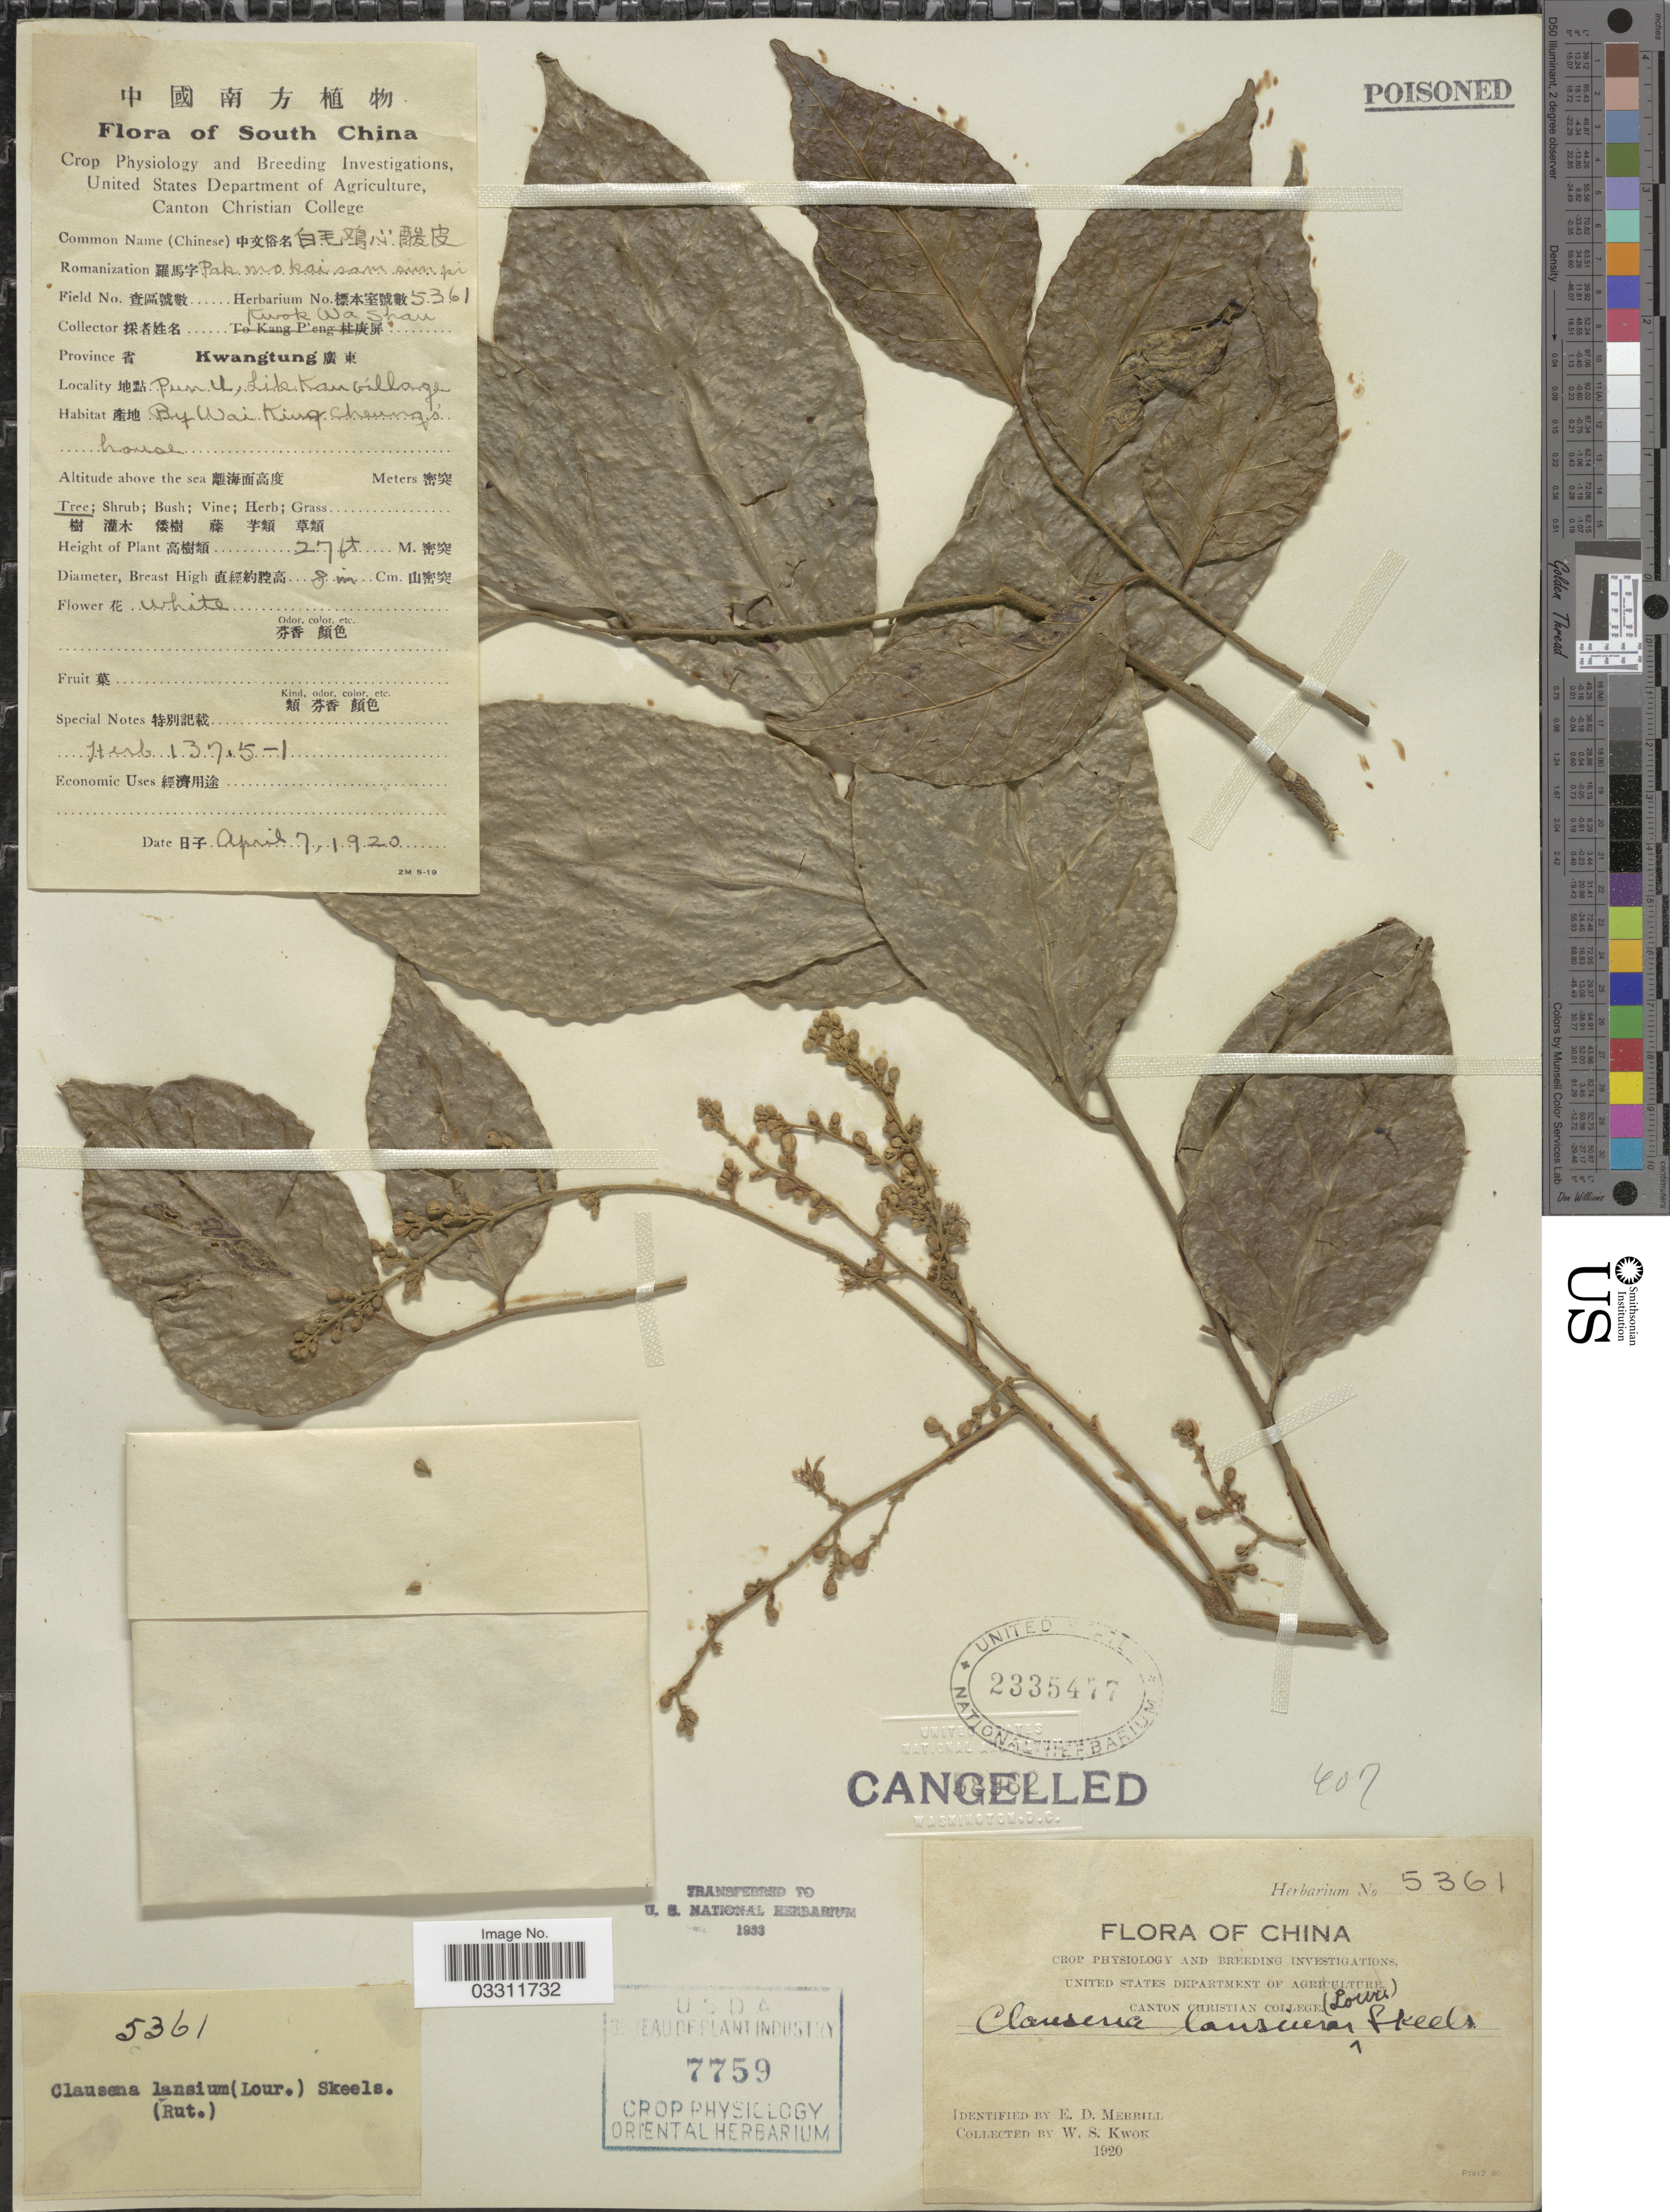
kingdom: Plantae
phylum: Tracheophyta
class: Magnoliopsida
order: Sapindales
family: Rutaceae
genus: Clausena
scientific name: Clausena lansium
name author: (Lour.) Skeels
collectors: K. Shau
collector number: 5361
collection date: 1920-04-07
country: China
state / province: Guangdong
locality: South China. Province Kwangtung. Pun U, Lik Kau village. By Wai King Cheung's house.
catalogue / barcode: US 2335477